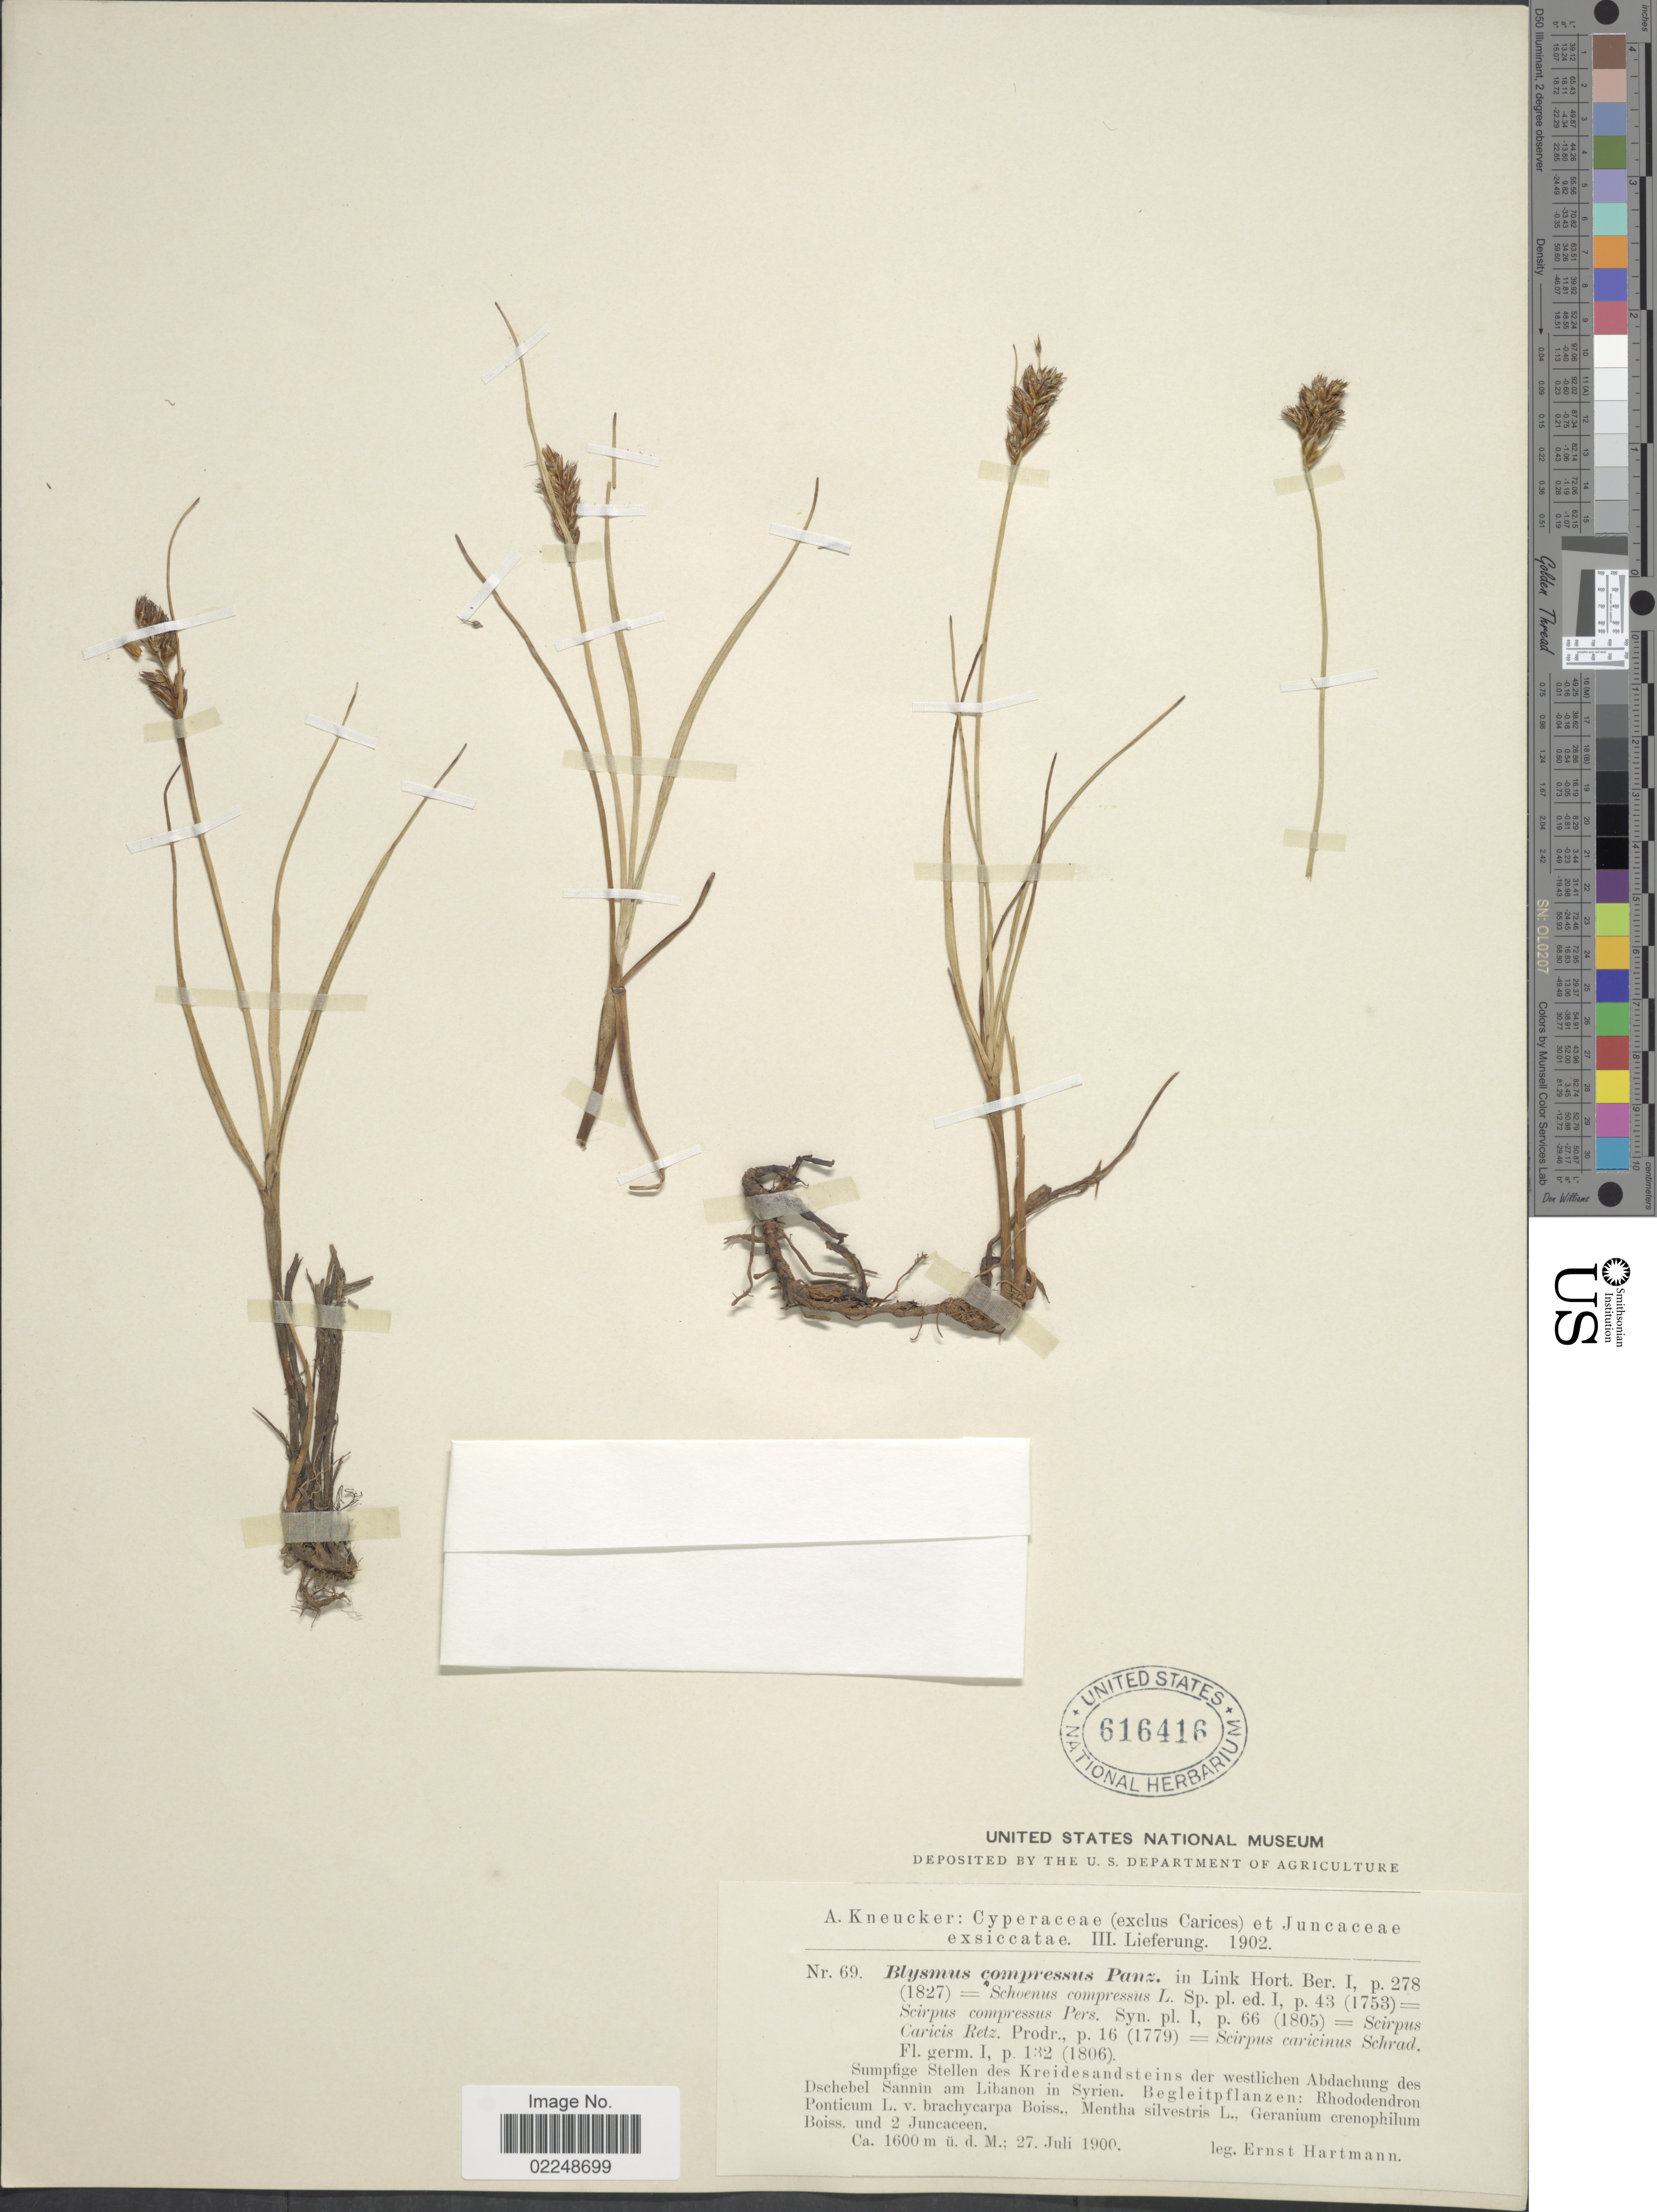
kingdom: Plantae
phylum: Tracheophyta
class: Liliopsida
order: Poales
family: Cyperaceae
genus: Blysmus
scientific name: Blysmus compressus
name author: (L.) Panzer ex Link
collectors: E. Hartmann & A. Kneucker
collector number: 69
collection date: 1900-07-27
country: Syria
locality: Cyperaceae (exclus Carices) et Juncaceae, Sumpfige Stellen des Kreidesandsteins der westlichen Abdachung des Schebel Sannin am Libanon in Syrien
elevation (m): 1600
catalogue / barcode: US 616416